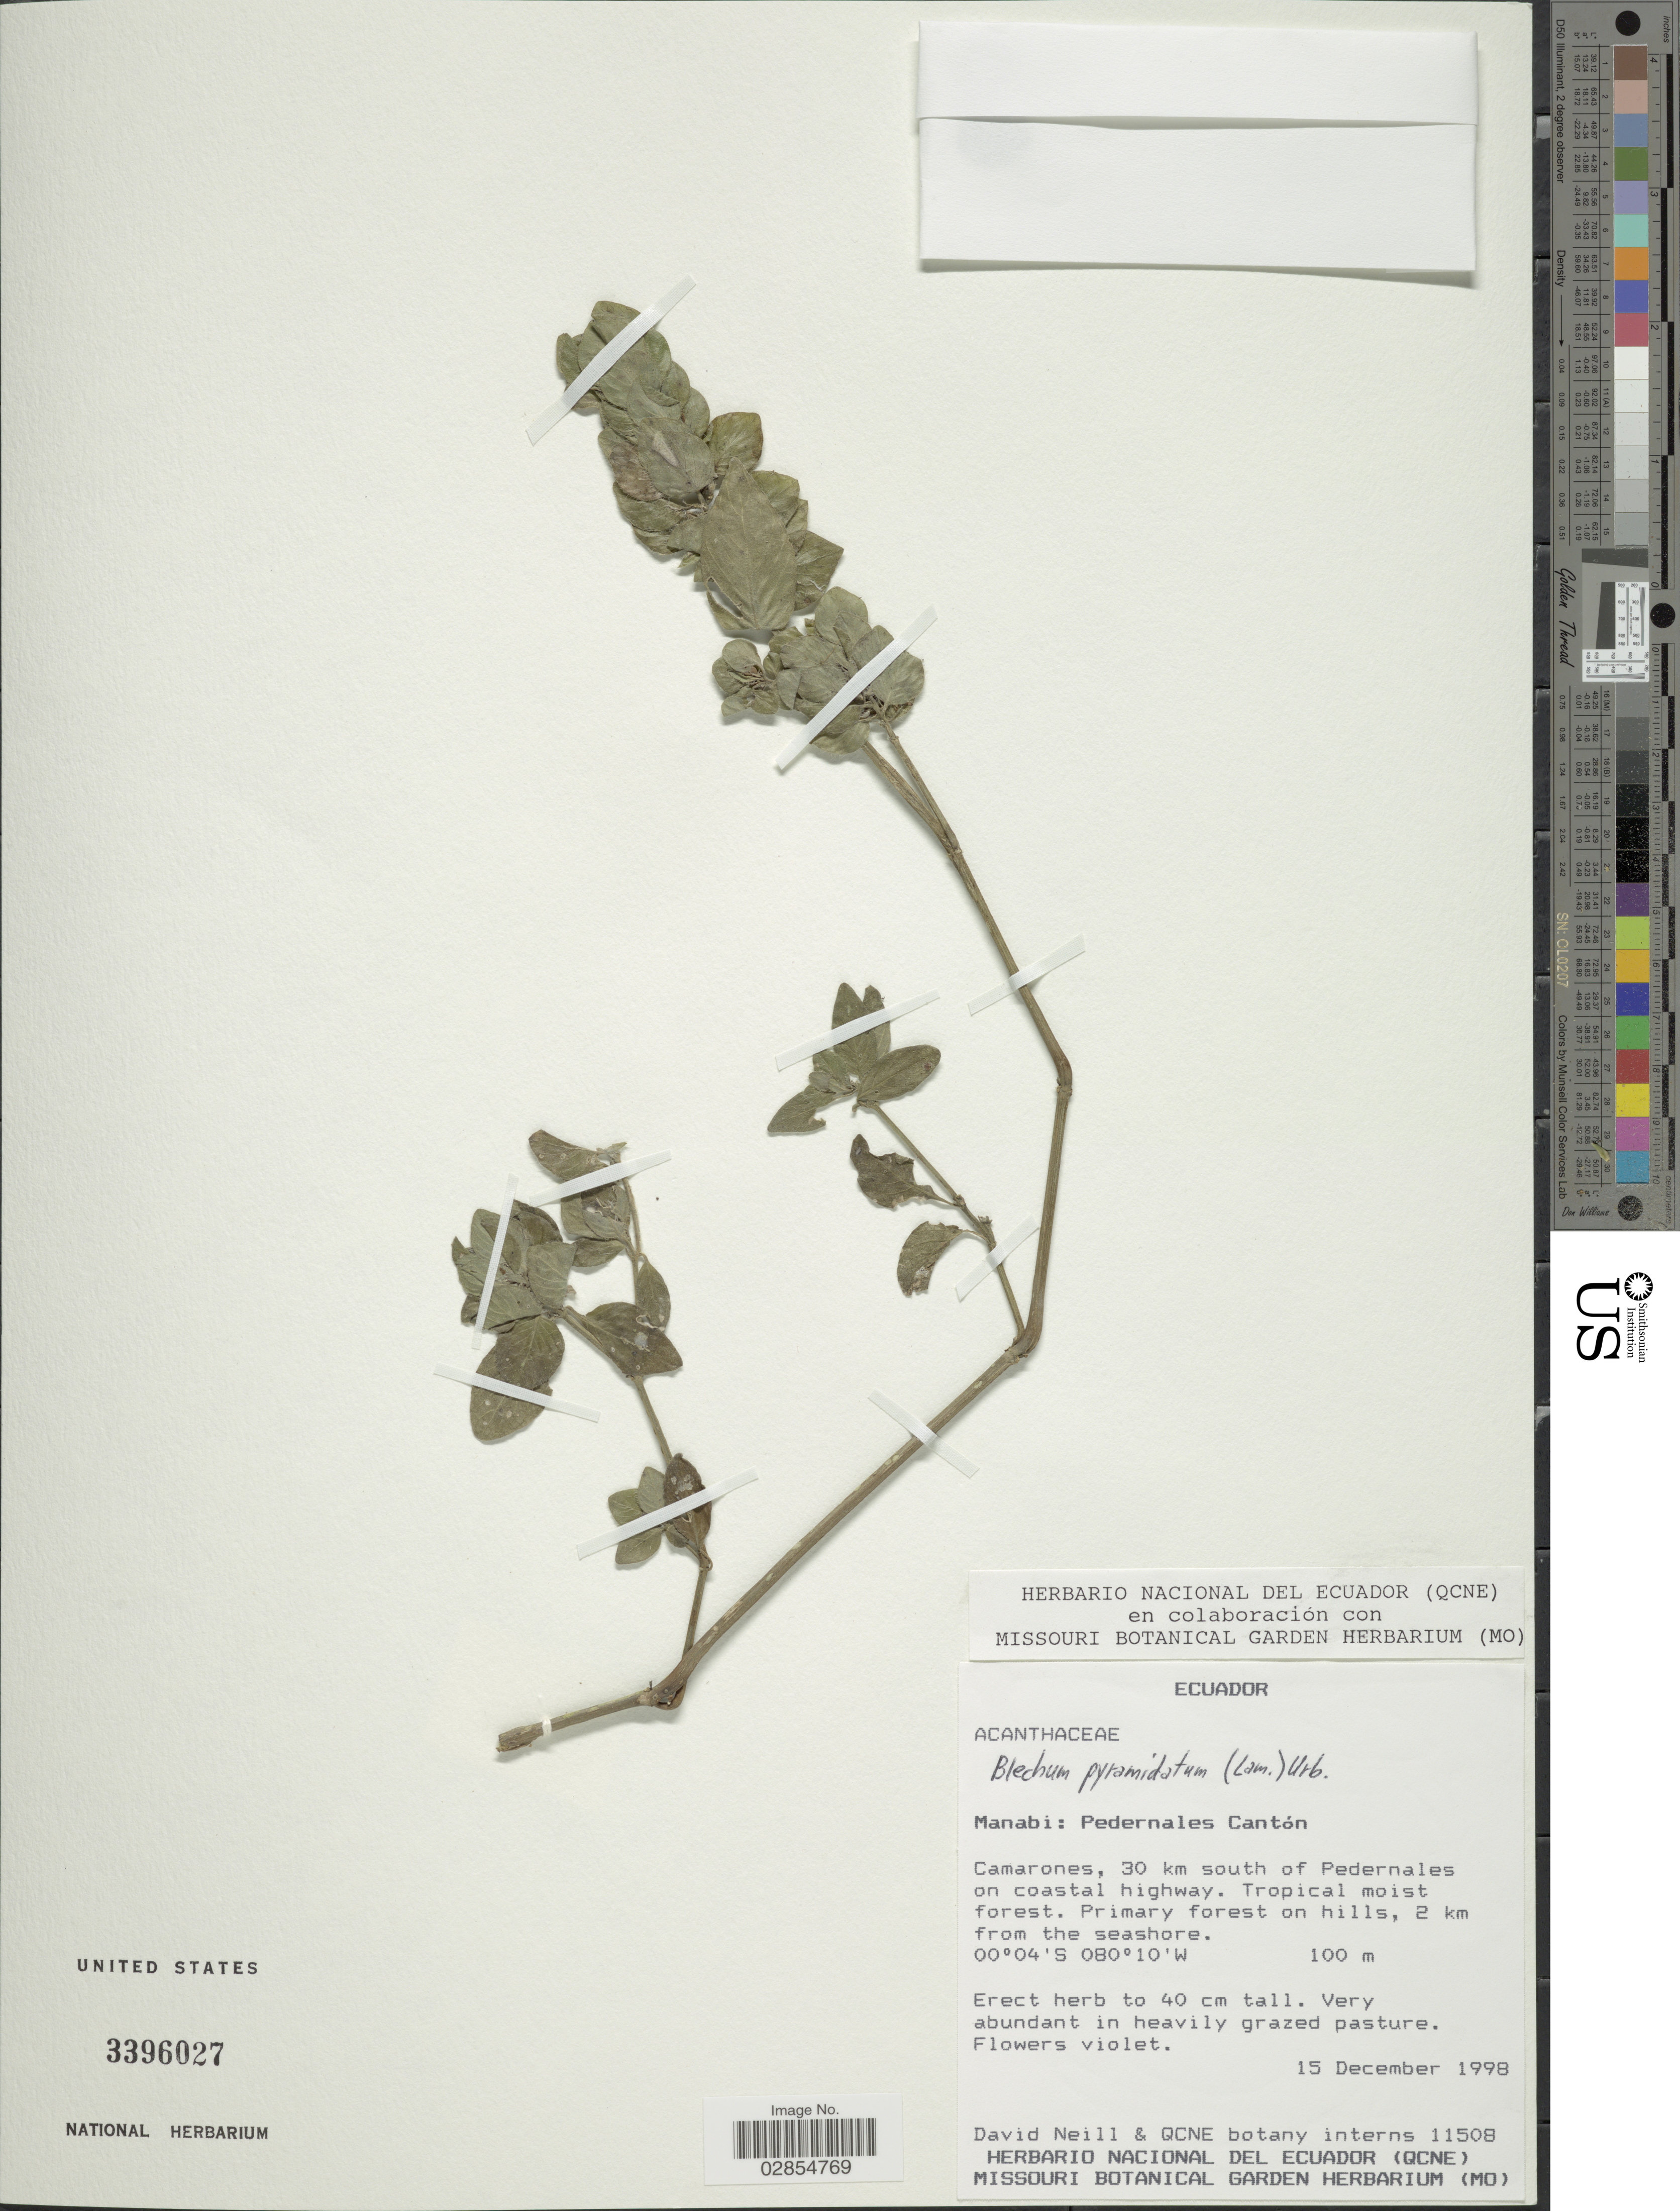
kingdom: Plantae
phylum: Tracheophyta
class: Magnoliopsida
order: Lamiales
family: Acanthaceae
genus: Blechum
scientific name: Blechum brownei f. puberulum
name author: Leonard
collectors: D. Neill & QCNE botany interns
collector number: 11508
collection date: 1998-12-15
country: Ecuador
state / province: Manabí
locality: Manabi: Pedernales Cantón. Camarones, 30 km south of Pedernales on coastal highway.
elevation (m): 100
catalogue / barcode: US 3396027